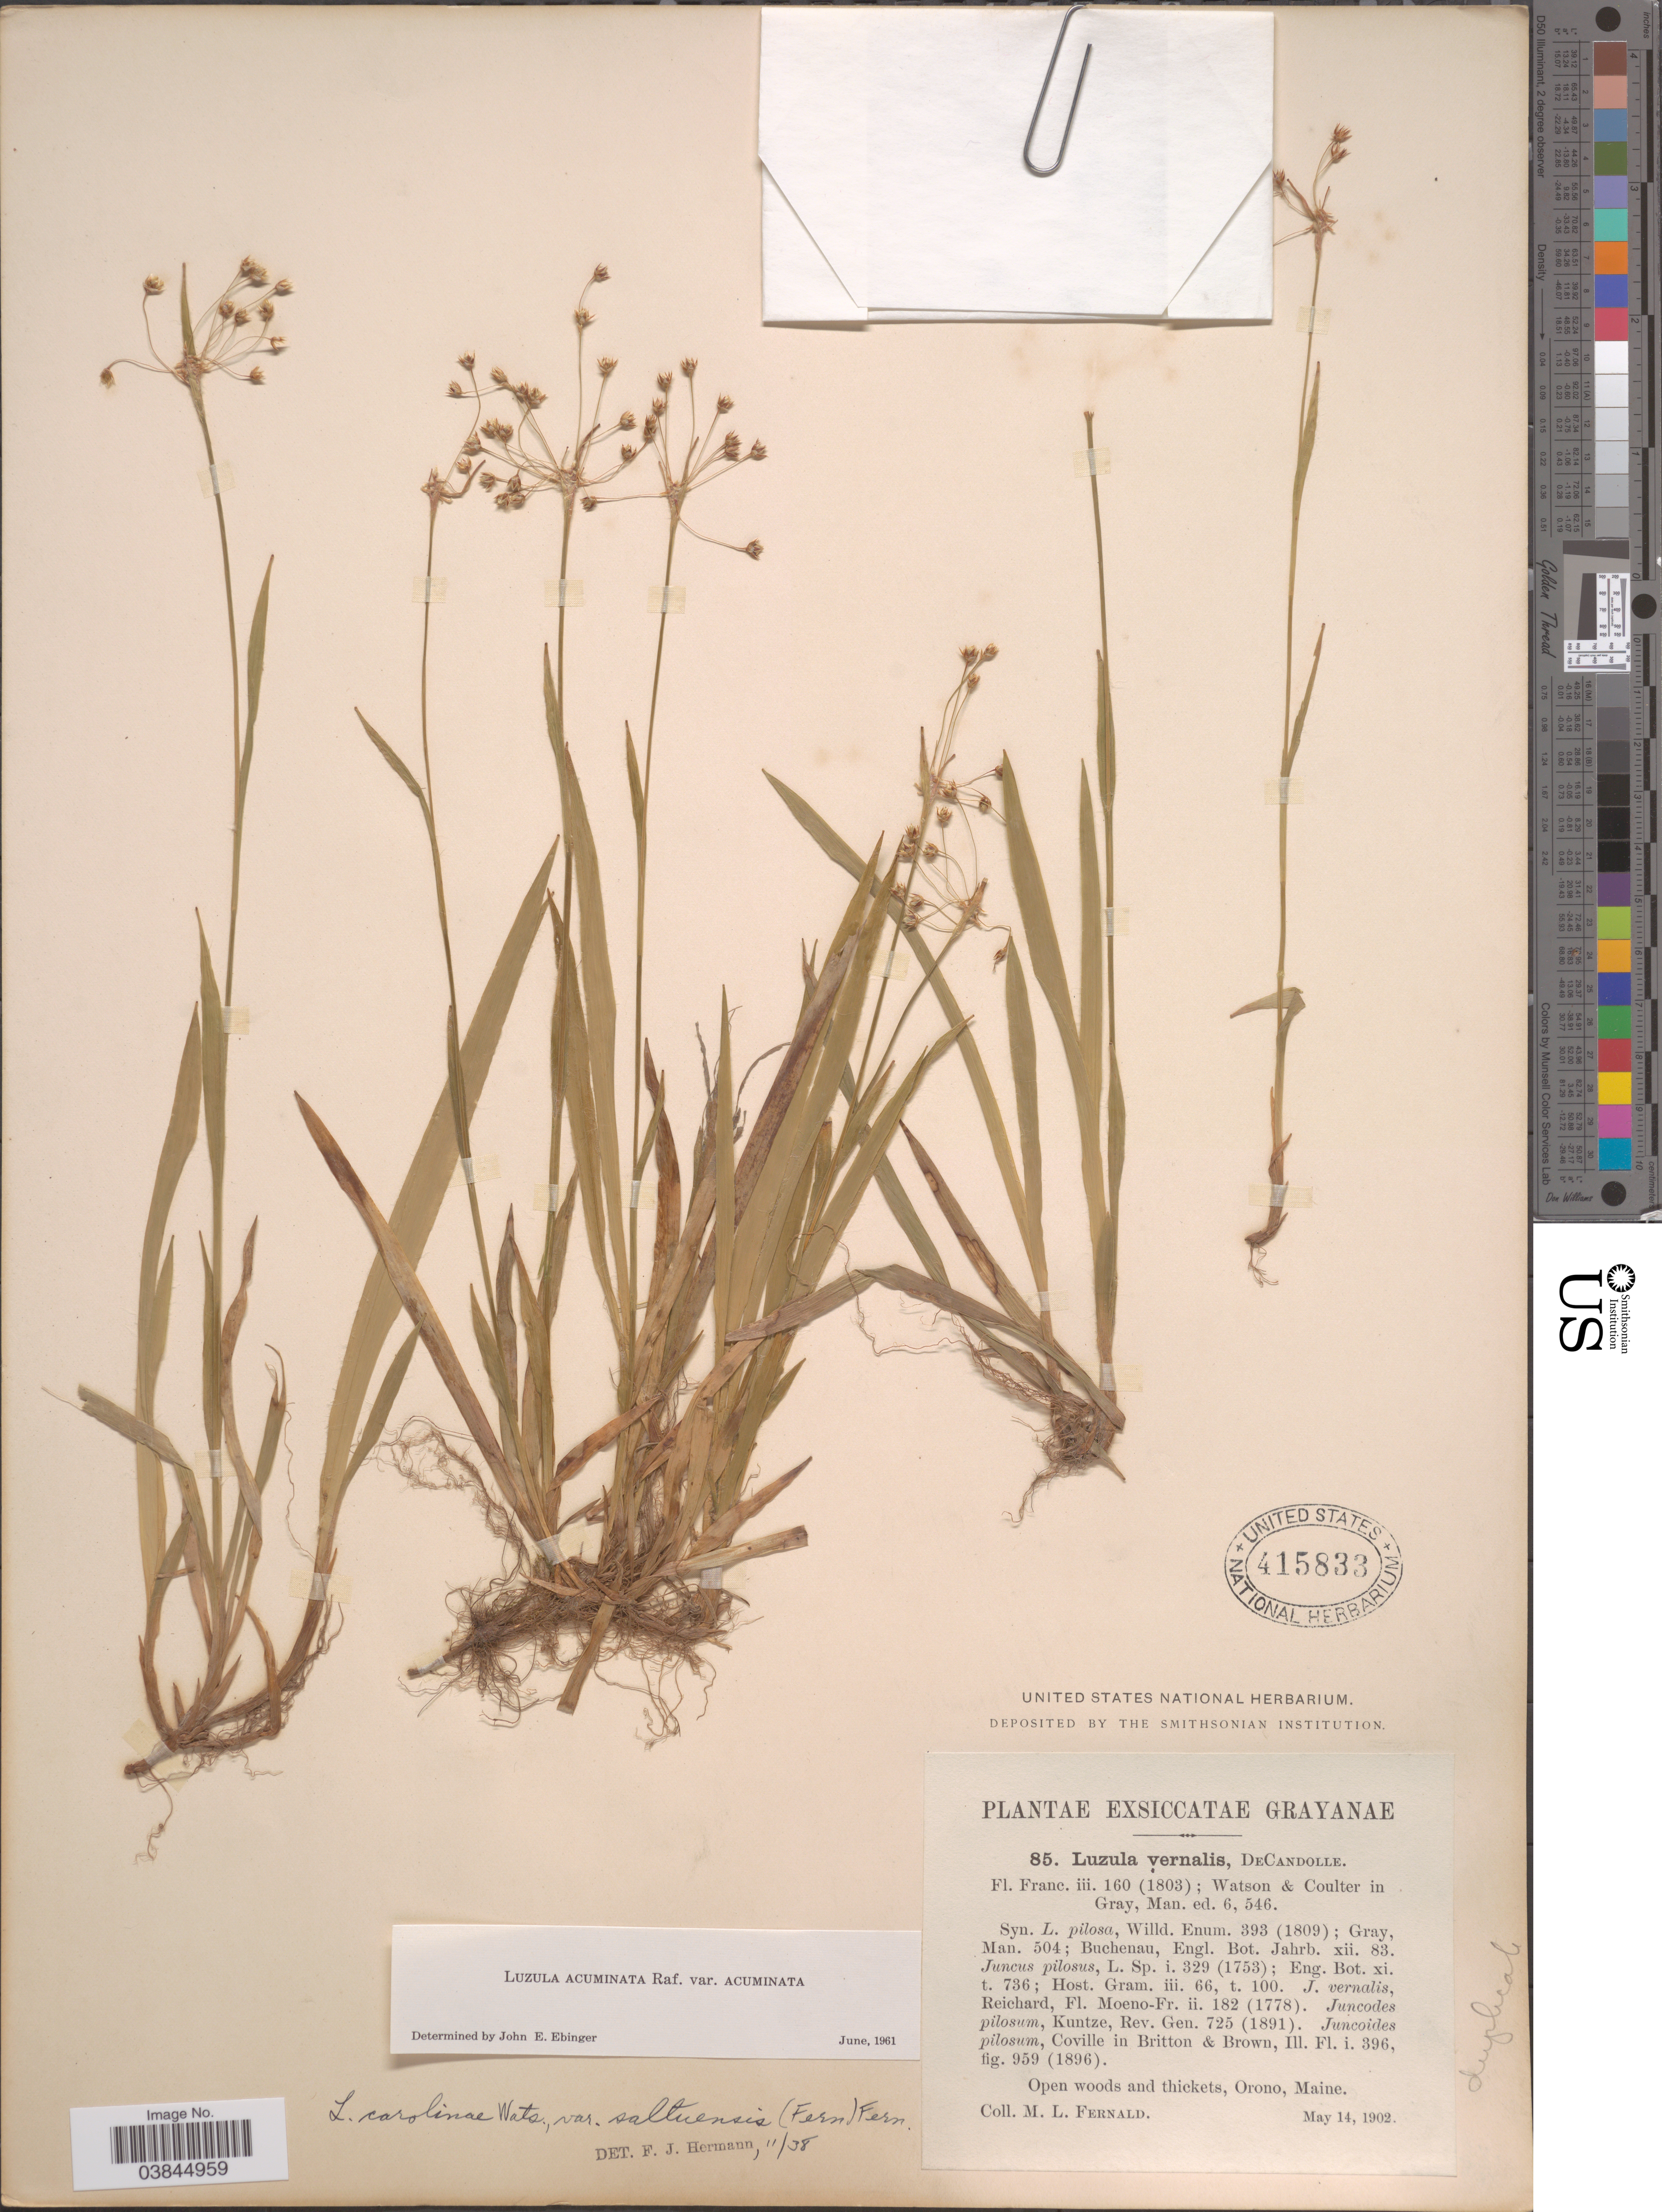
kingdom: Plantae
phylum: Tracheophyta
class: Liliopsida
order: Poales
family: Juncaceae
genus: Luzula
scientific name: Luzula acuminata var. acuminata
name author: Raf.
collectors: M. L. Fernald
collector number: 85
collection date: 1902-05-14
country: United States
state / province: Maine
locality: Orono.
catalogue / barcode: US 415833